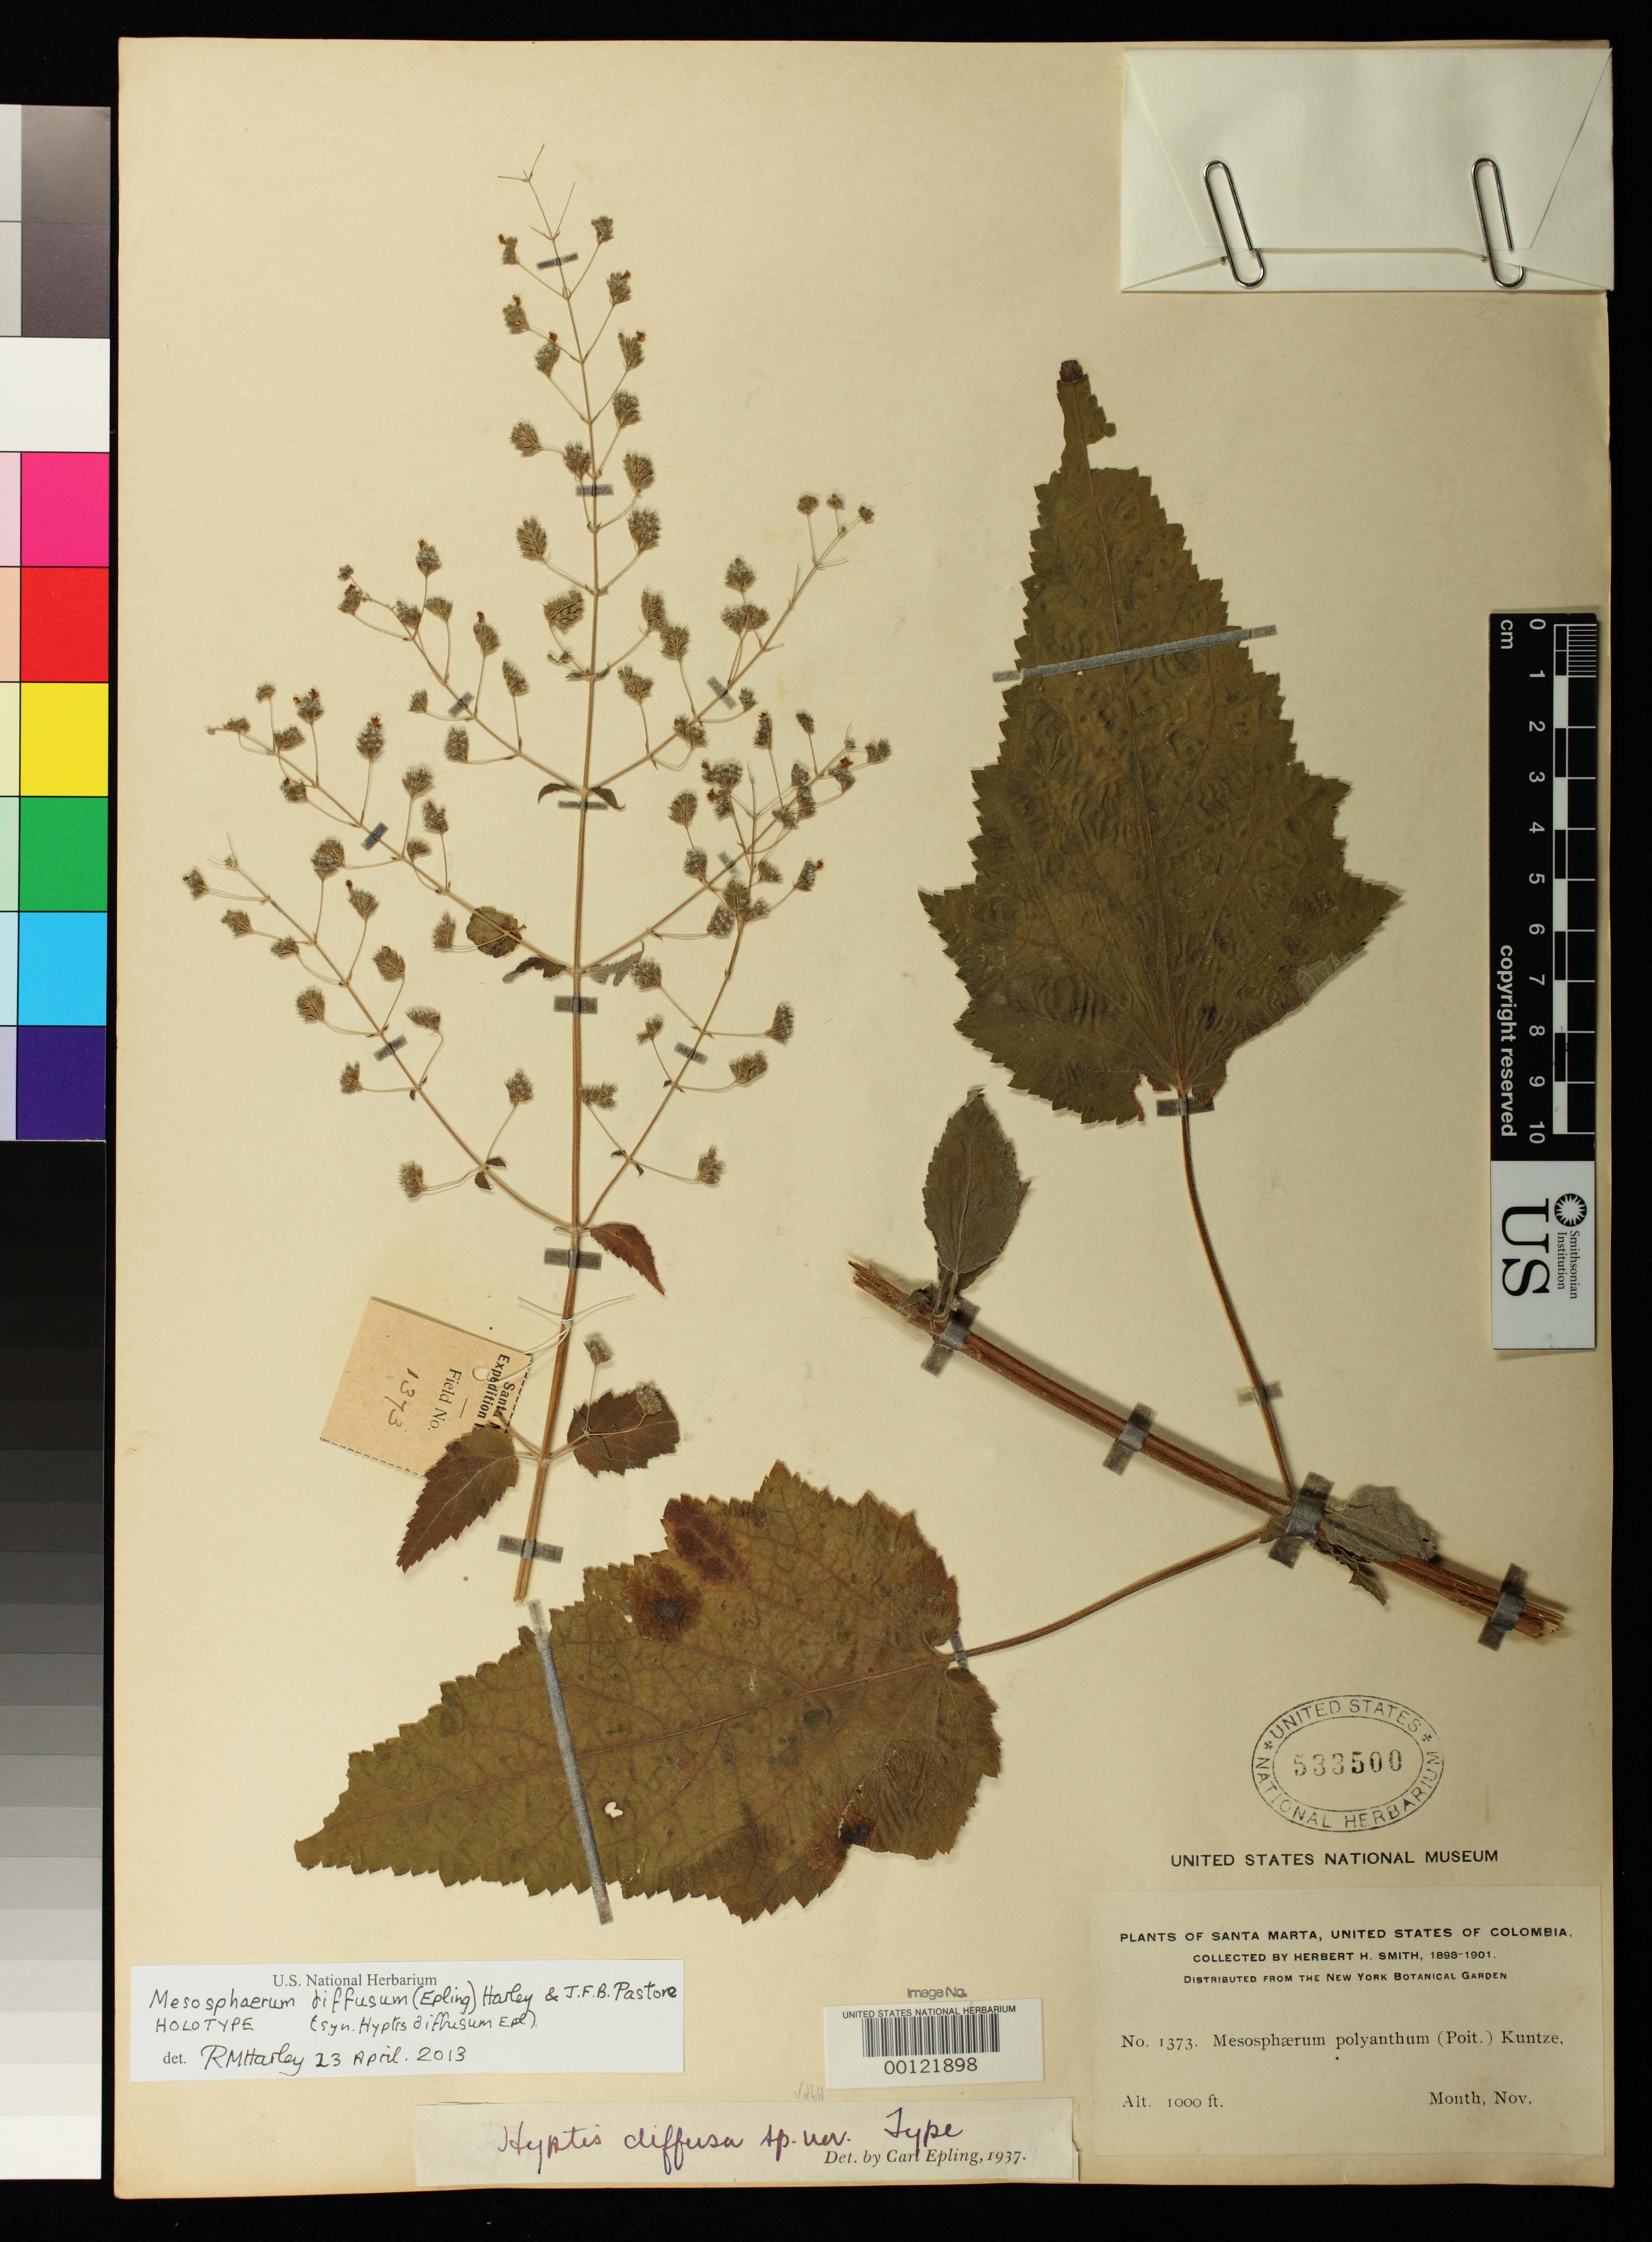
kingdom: Plantae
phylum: Tracheophyta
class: Magnoliopsida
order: Lamiales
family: Lamiaceae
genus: Hyptis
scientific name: Hyptis diffusa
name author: Epling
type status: Holotype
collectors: Herbert H. Smith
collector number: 1373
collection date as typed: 1898-1899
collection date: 1898/1899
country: Colombia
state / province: Magdalena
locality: Santa Marta.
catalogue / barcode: US 533500